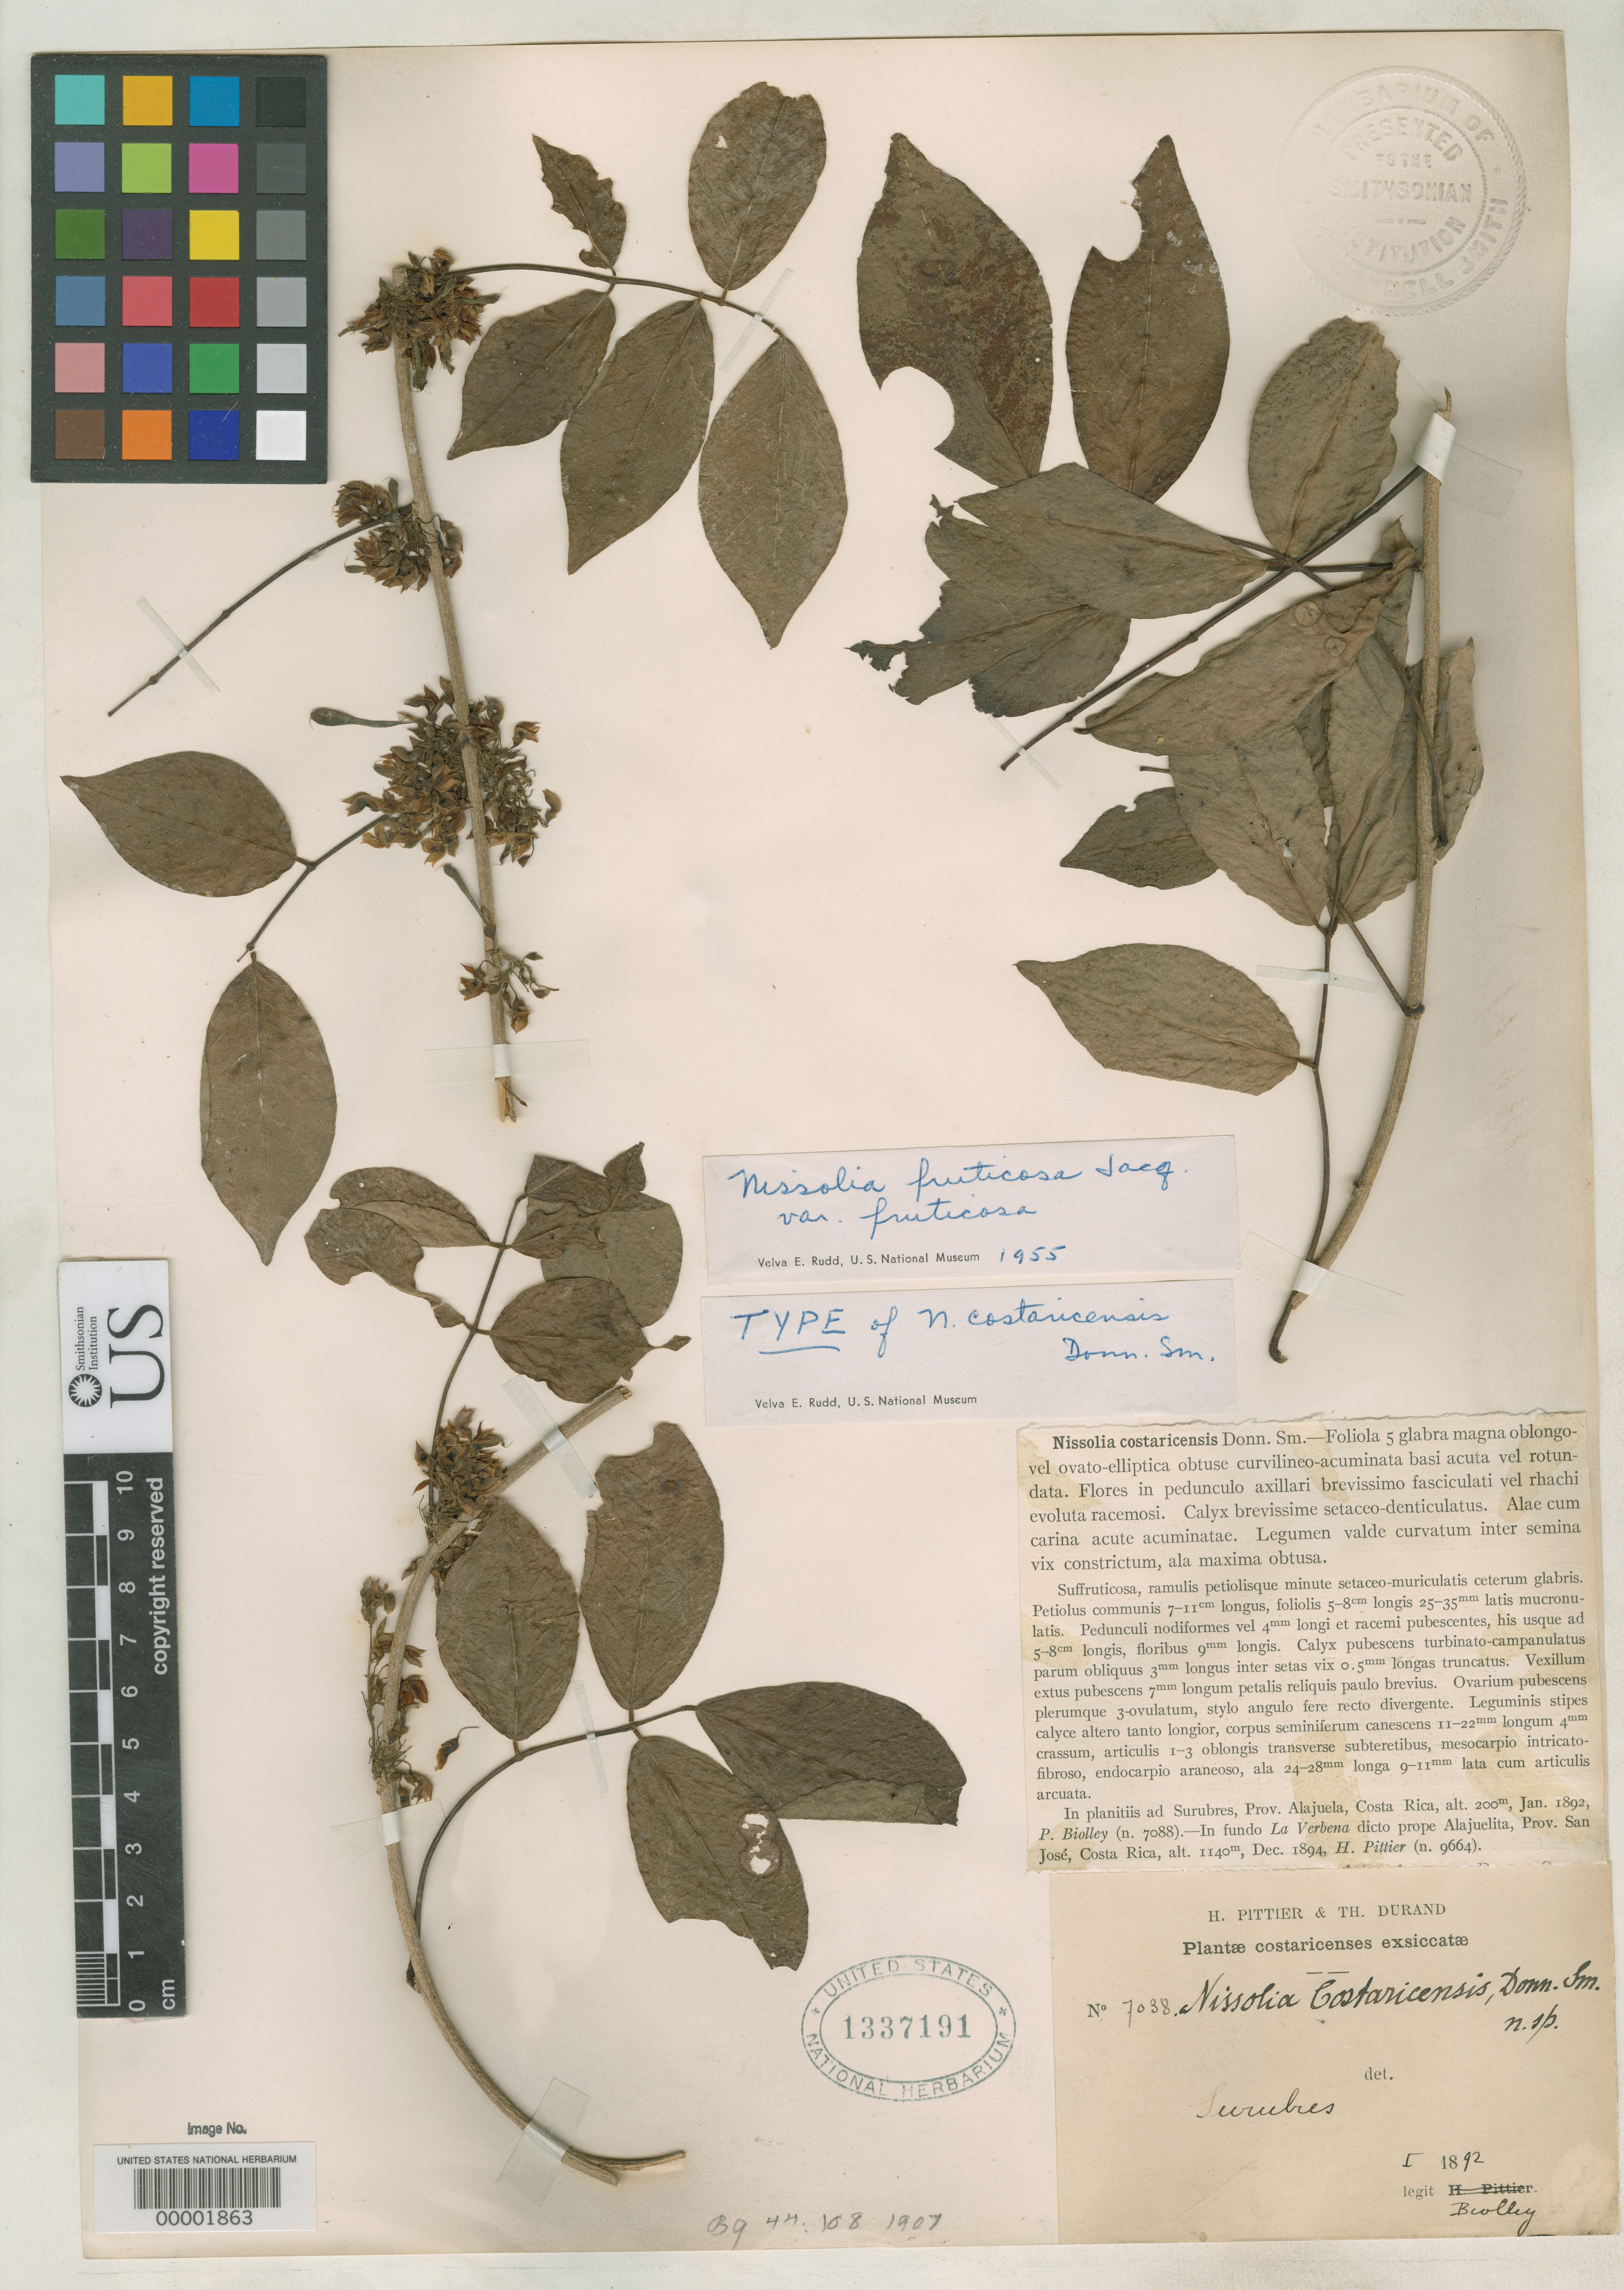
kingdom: Plantae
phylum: Tracheophyta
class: Magnoliopsida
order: Fabales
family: Fabaceae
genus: Nissolia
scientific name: Nissolia costaricensis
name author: Donn. Sm.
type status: Syntype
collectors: P. Biolley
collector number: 7088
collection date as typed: Jan 1892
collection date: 1892-01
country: Costa Rica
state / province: Alajuela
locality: Surubres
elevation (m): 200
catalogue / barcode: US 1337191